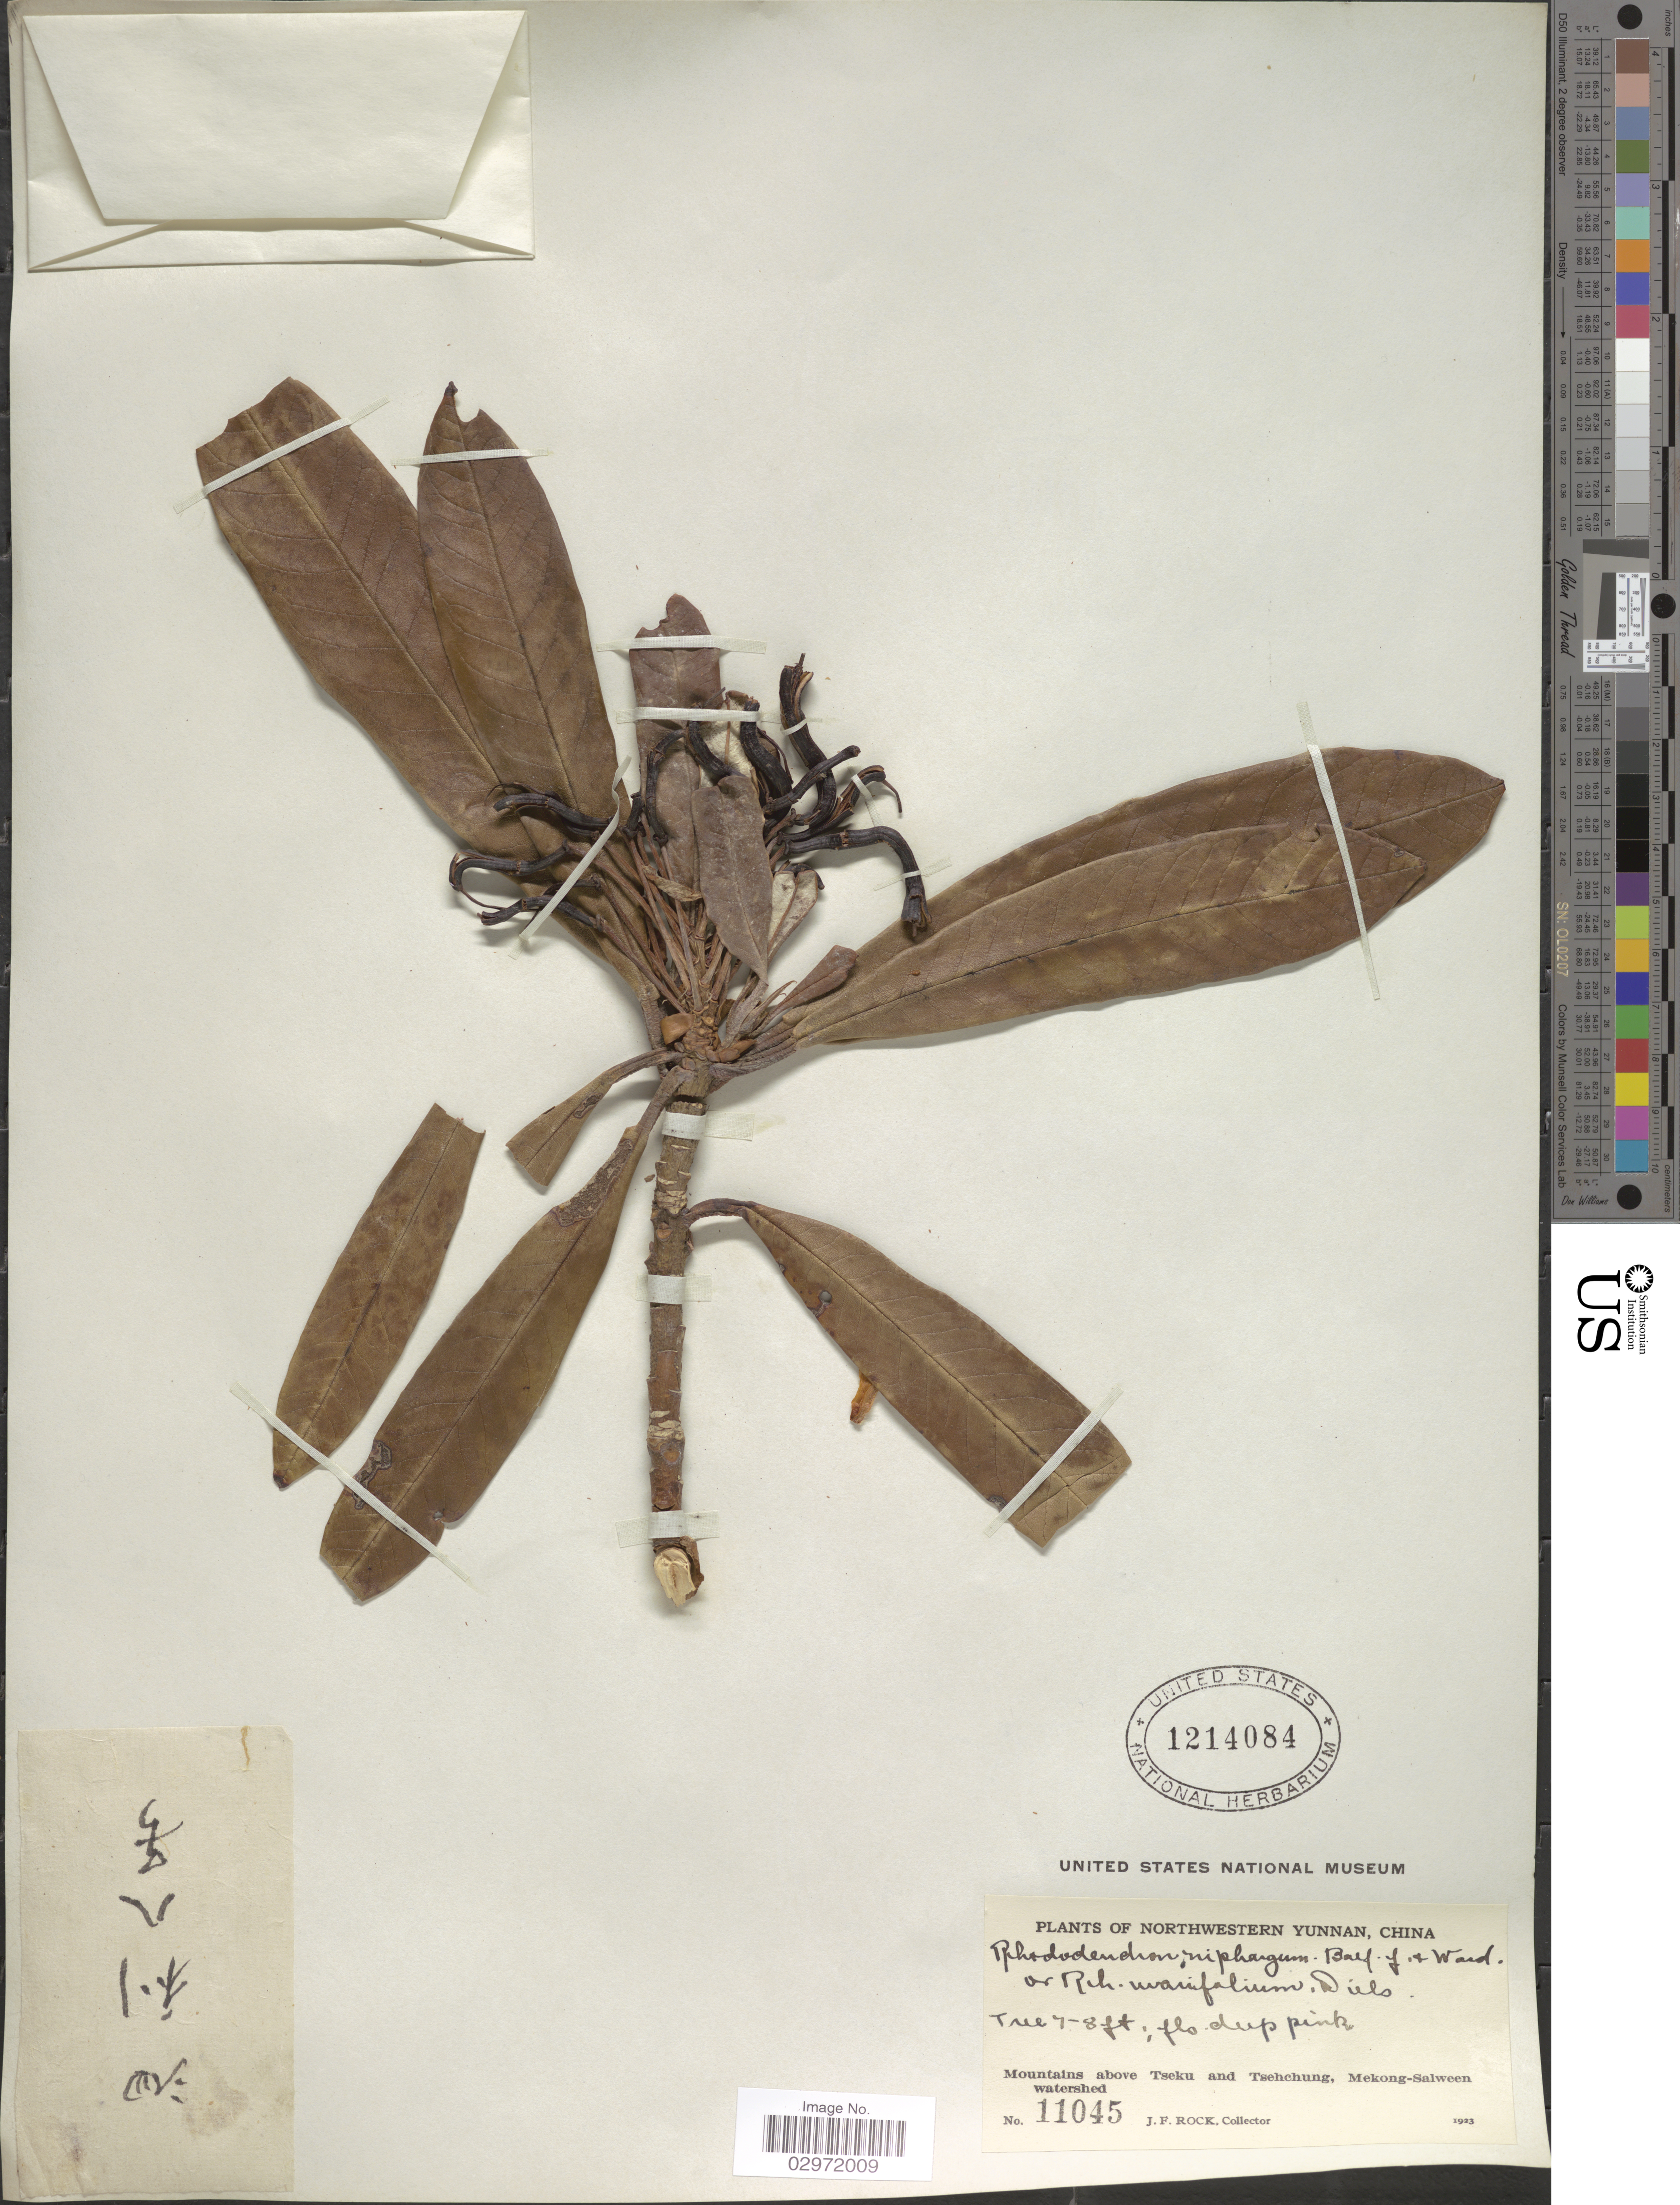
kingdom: Plantae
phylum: Tracheophyta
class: Magnoliopsida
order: Ericales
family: Ericaceae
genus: Rhododendron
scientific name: Rhododendron niphargum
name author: Balf. f. & Kingdon-Ward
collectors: J. Rock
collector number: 11045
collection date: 1923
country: China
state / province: Yunnan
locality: Northwestern Yunnan, Mountains above Tseku and Tsehchung, Mekong-Salween watershed.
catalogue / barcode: US 1214084